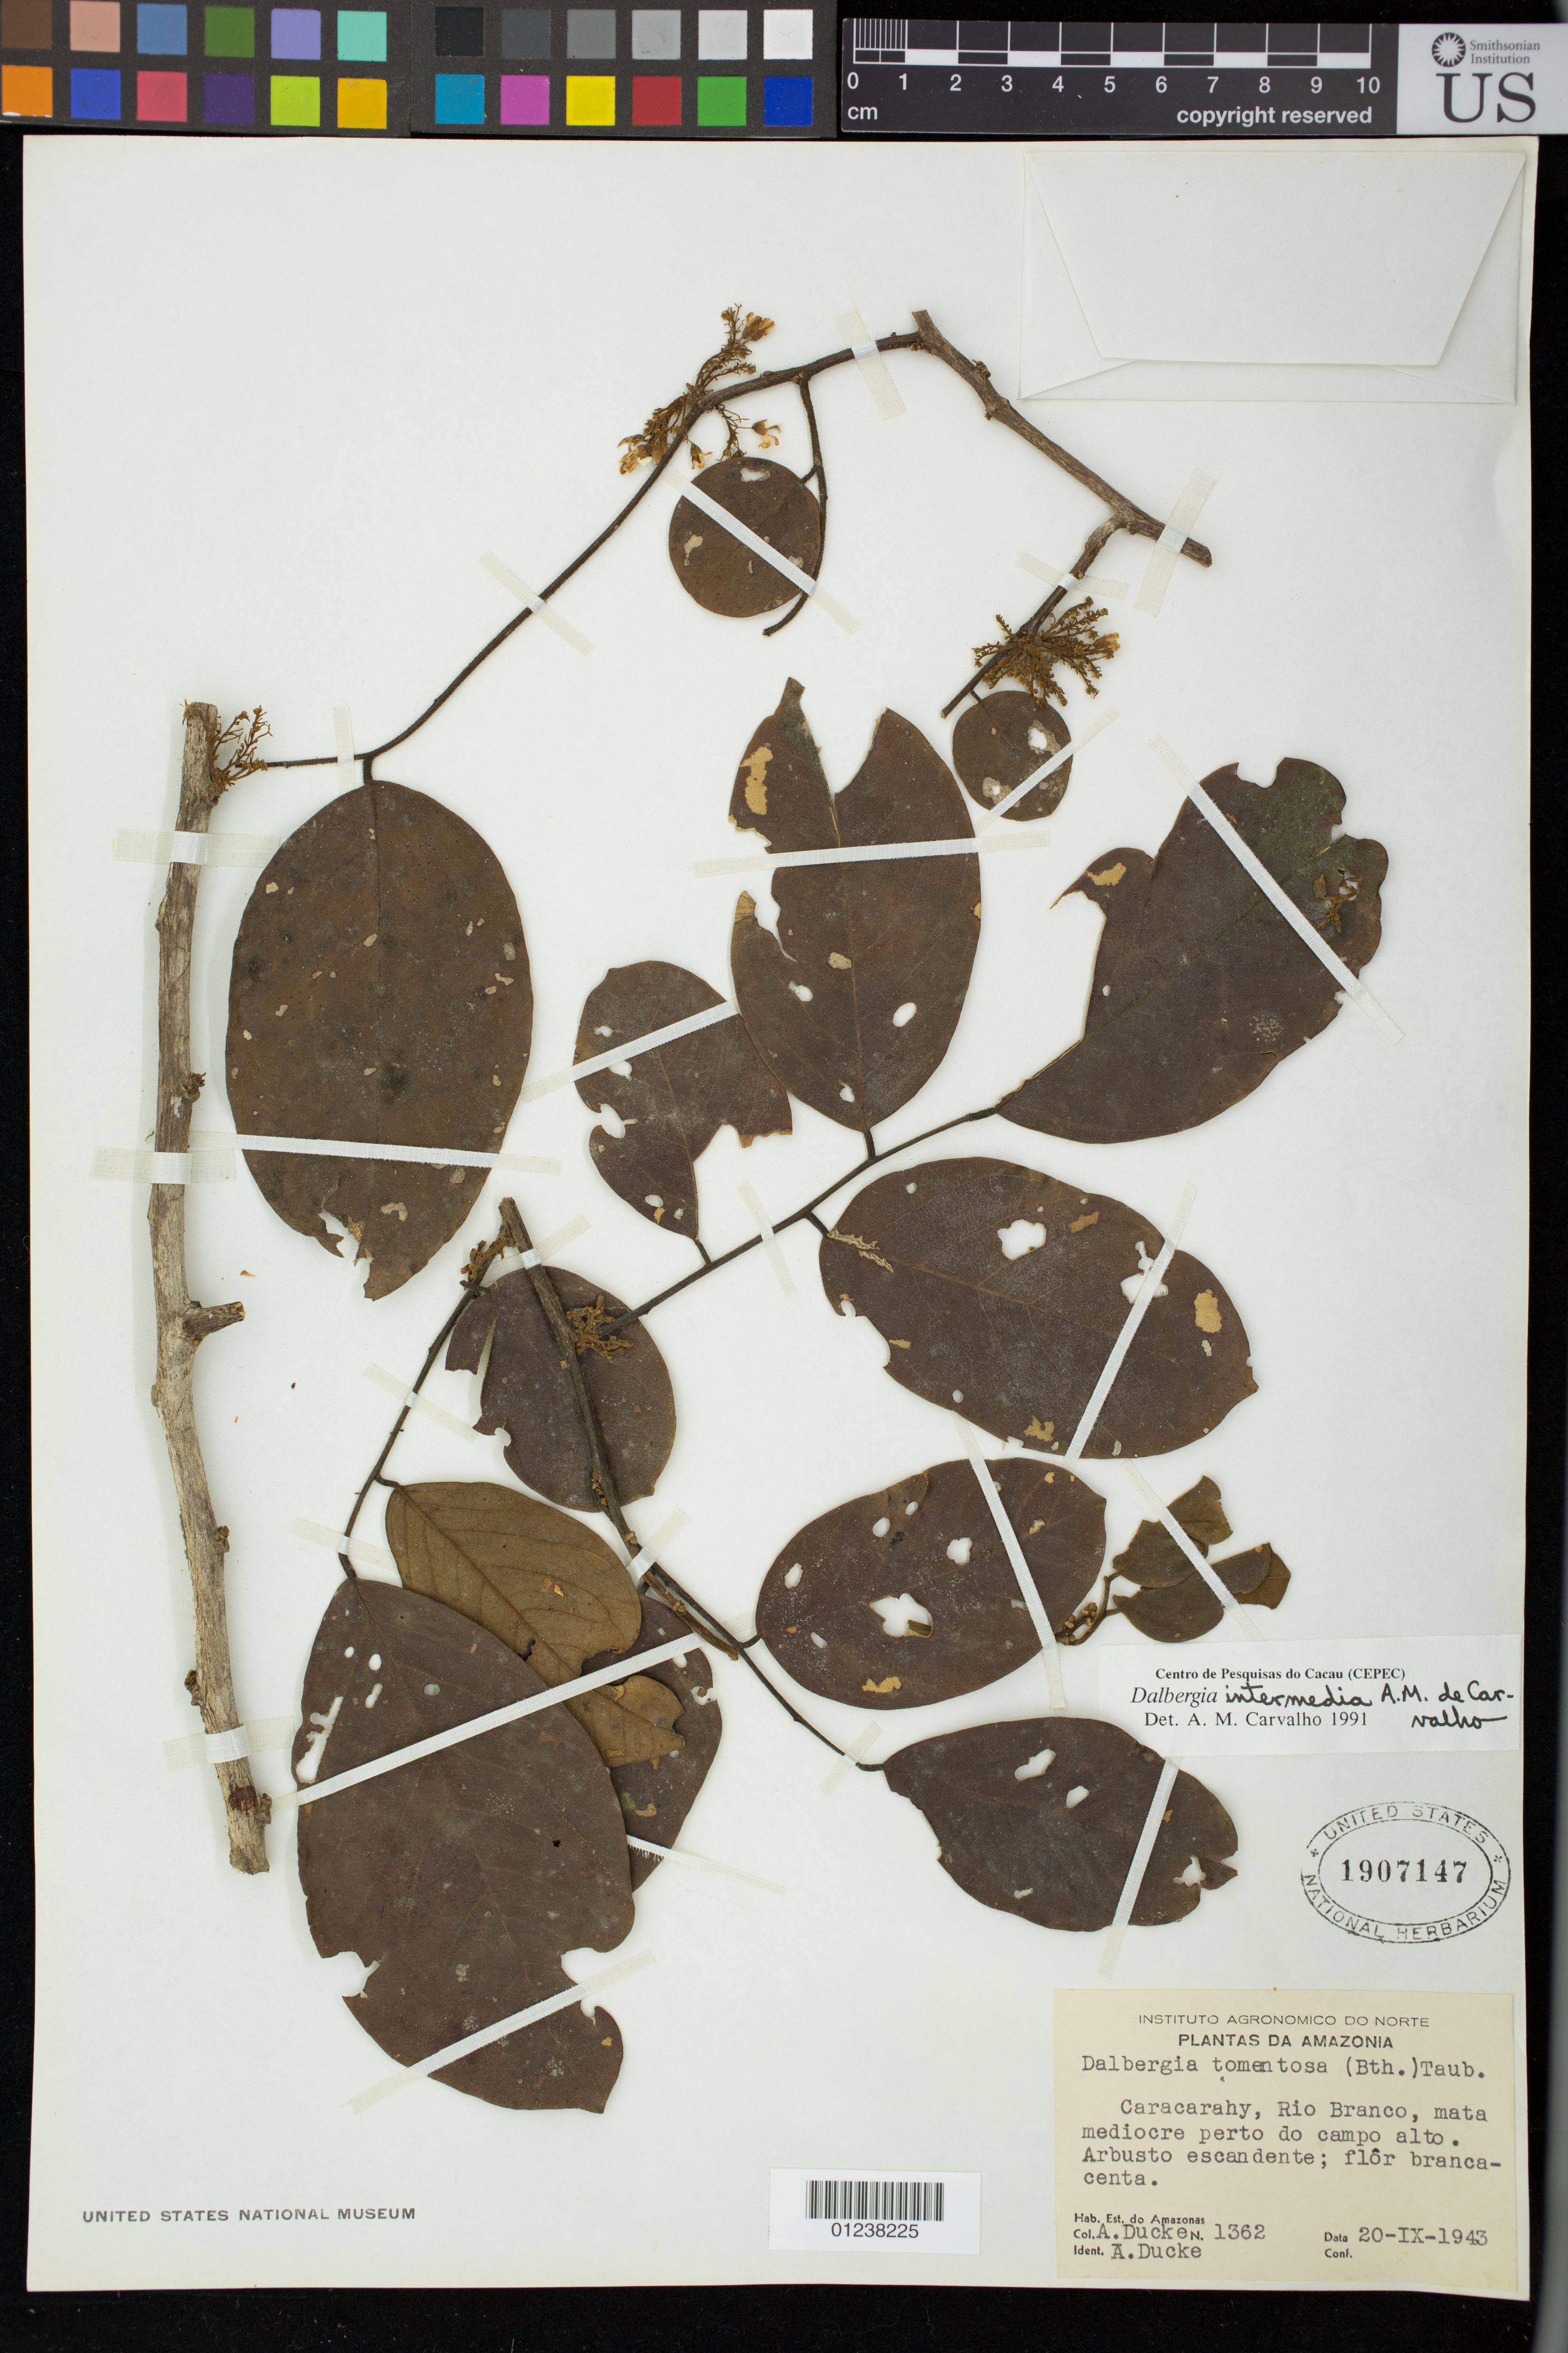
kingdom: Plantae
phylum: Tracheophyta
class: Magnoliopsida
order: Fabales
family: Fabaceae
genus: Dalbergia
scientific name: Dalbergia intermedia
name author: A.M. Carvalho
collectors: A. Ducke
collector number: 1362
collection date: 1943-09-20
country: Brazil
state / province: Roraima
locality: Caracarahy [Caracarai], Rio Branco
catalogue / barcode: US 1907147